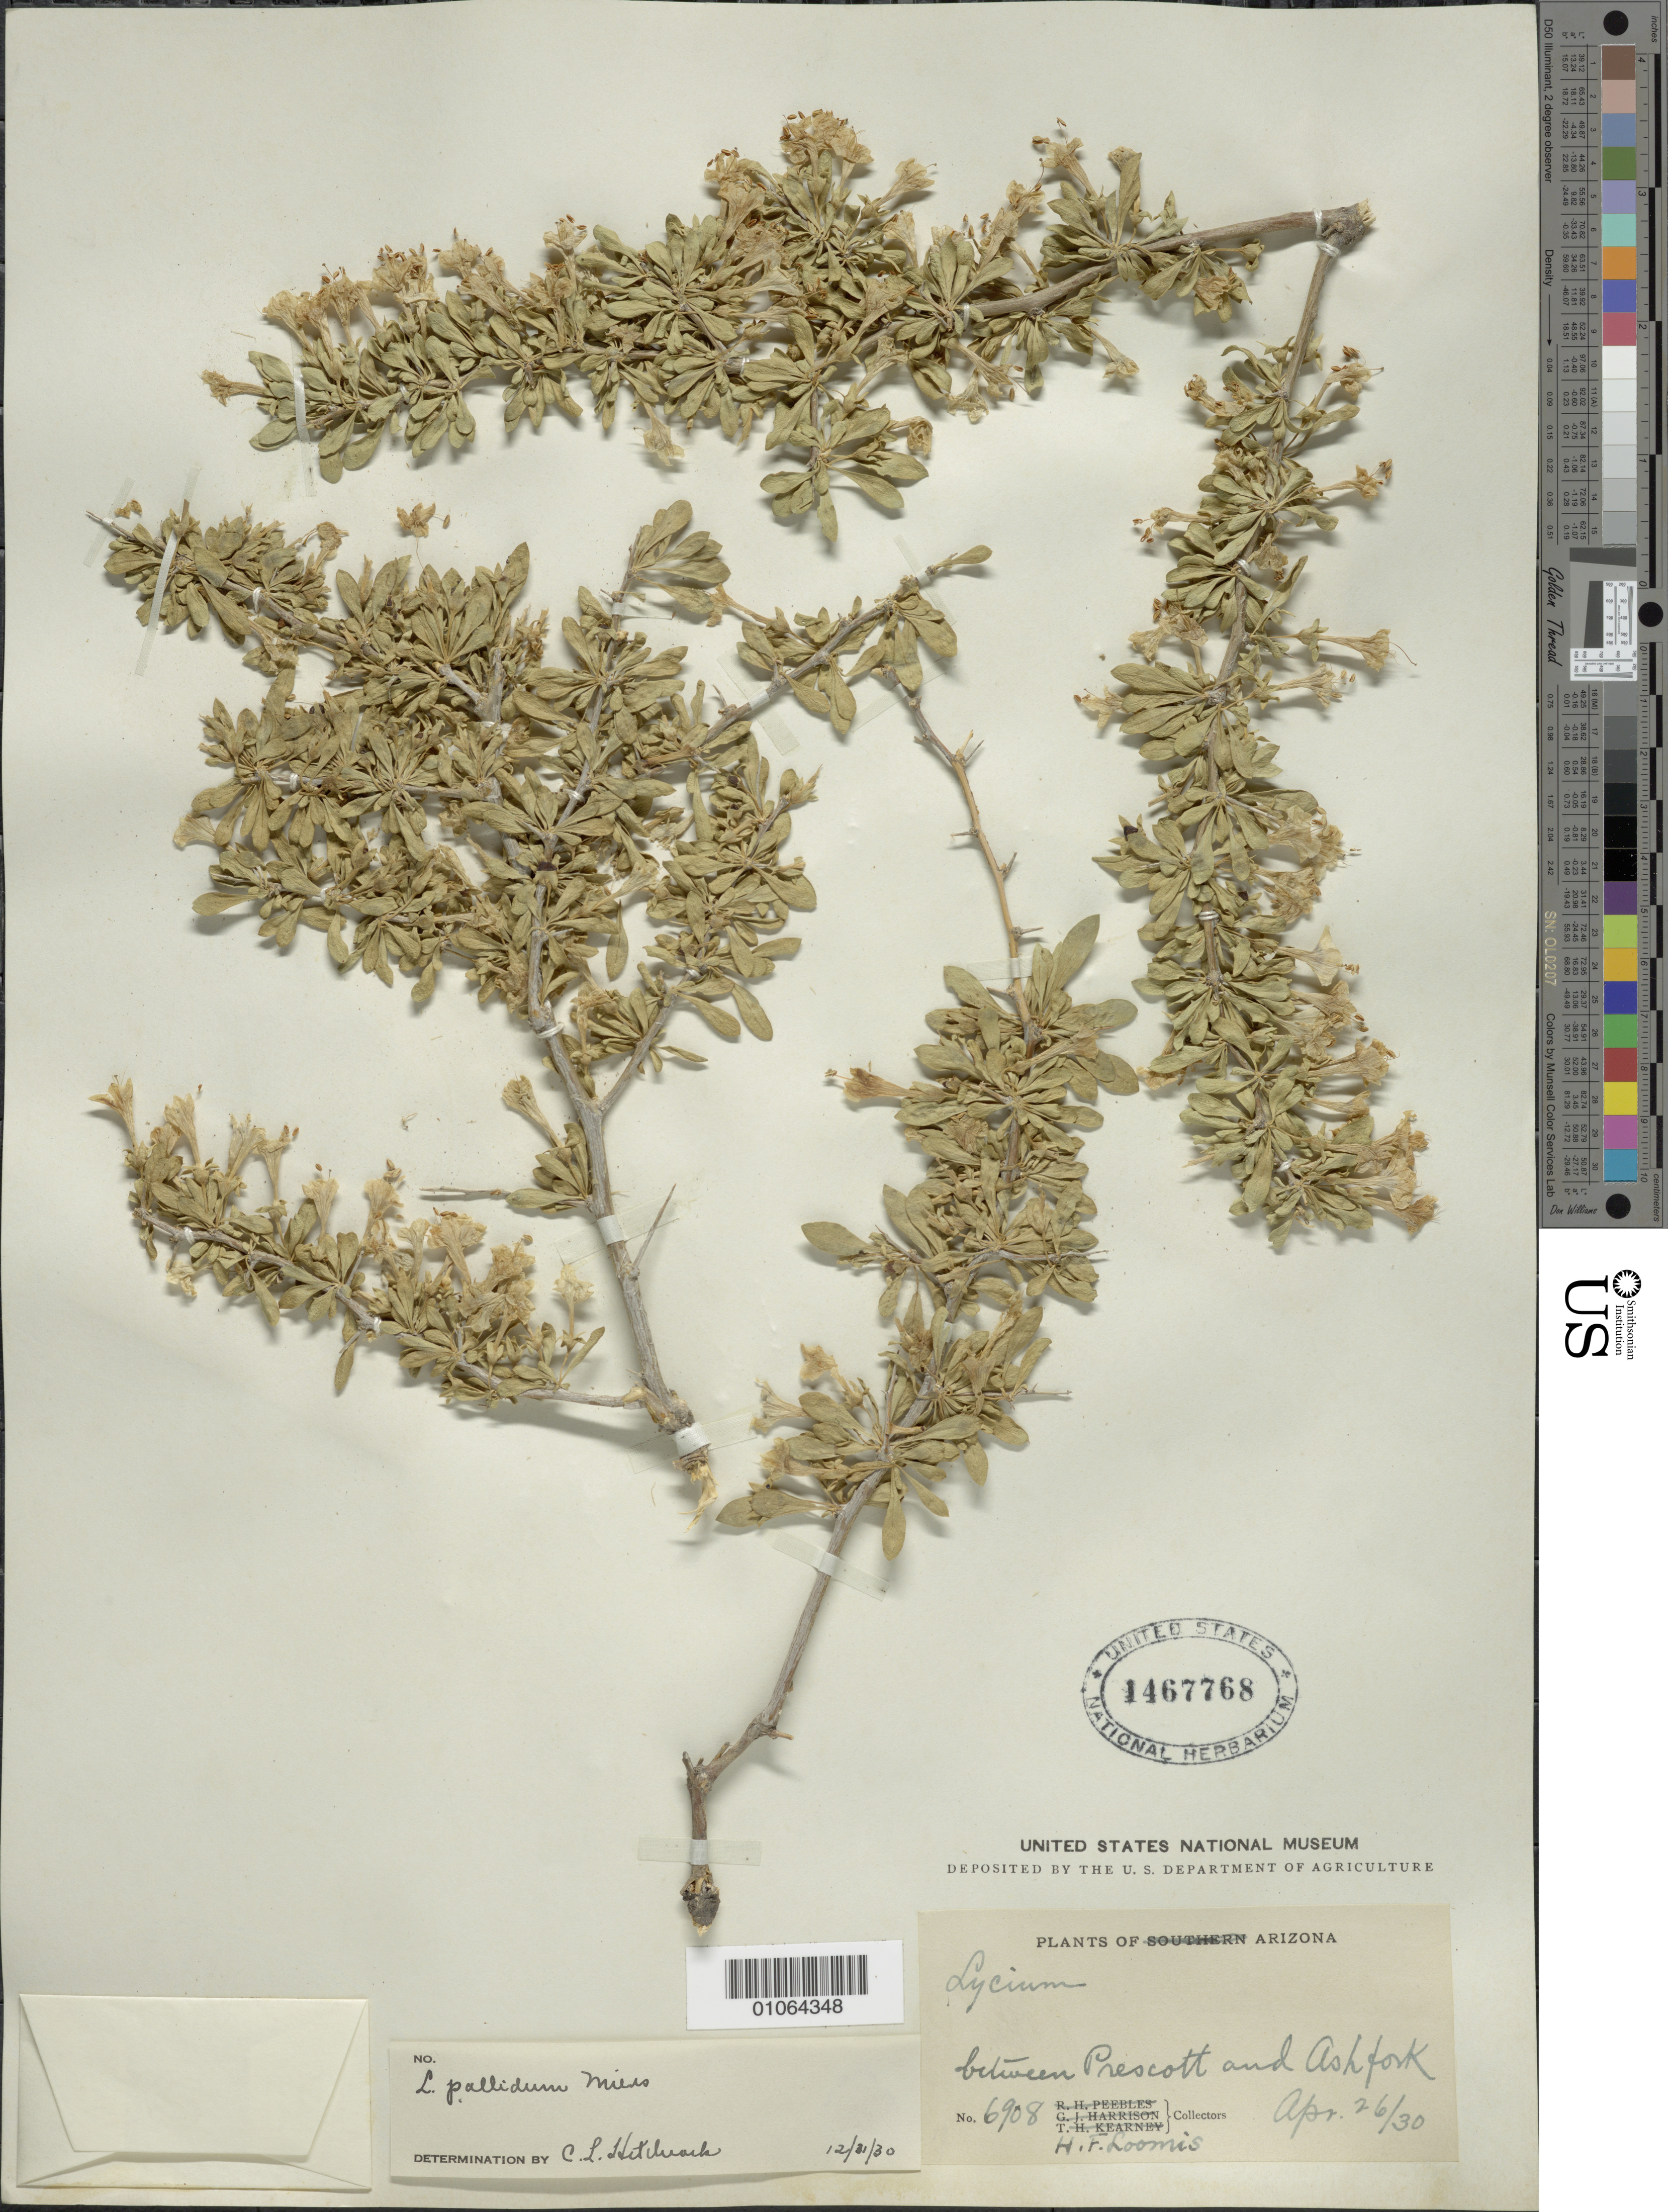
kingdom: Plantae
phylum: Tracheophyta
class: Magnoliopsida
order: Solanales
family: Solanaceae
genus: Lycium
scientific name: Lycium pallidum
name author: Miers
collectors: H. F. Loomis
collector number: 6908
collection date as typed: Transcribed d/m/y: 26/4/30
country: United States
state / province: Arizona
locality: Between Prescott and Ashfork.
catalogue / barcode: US 1467768